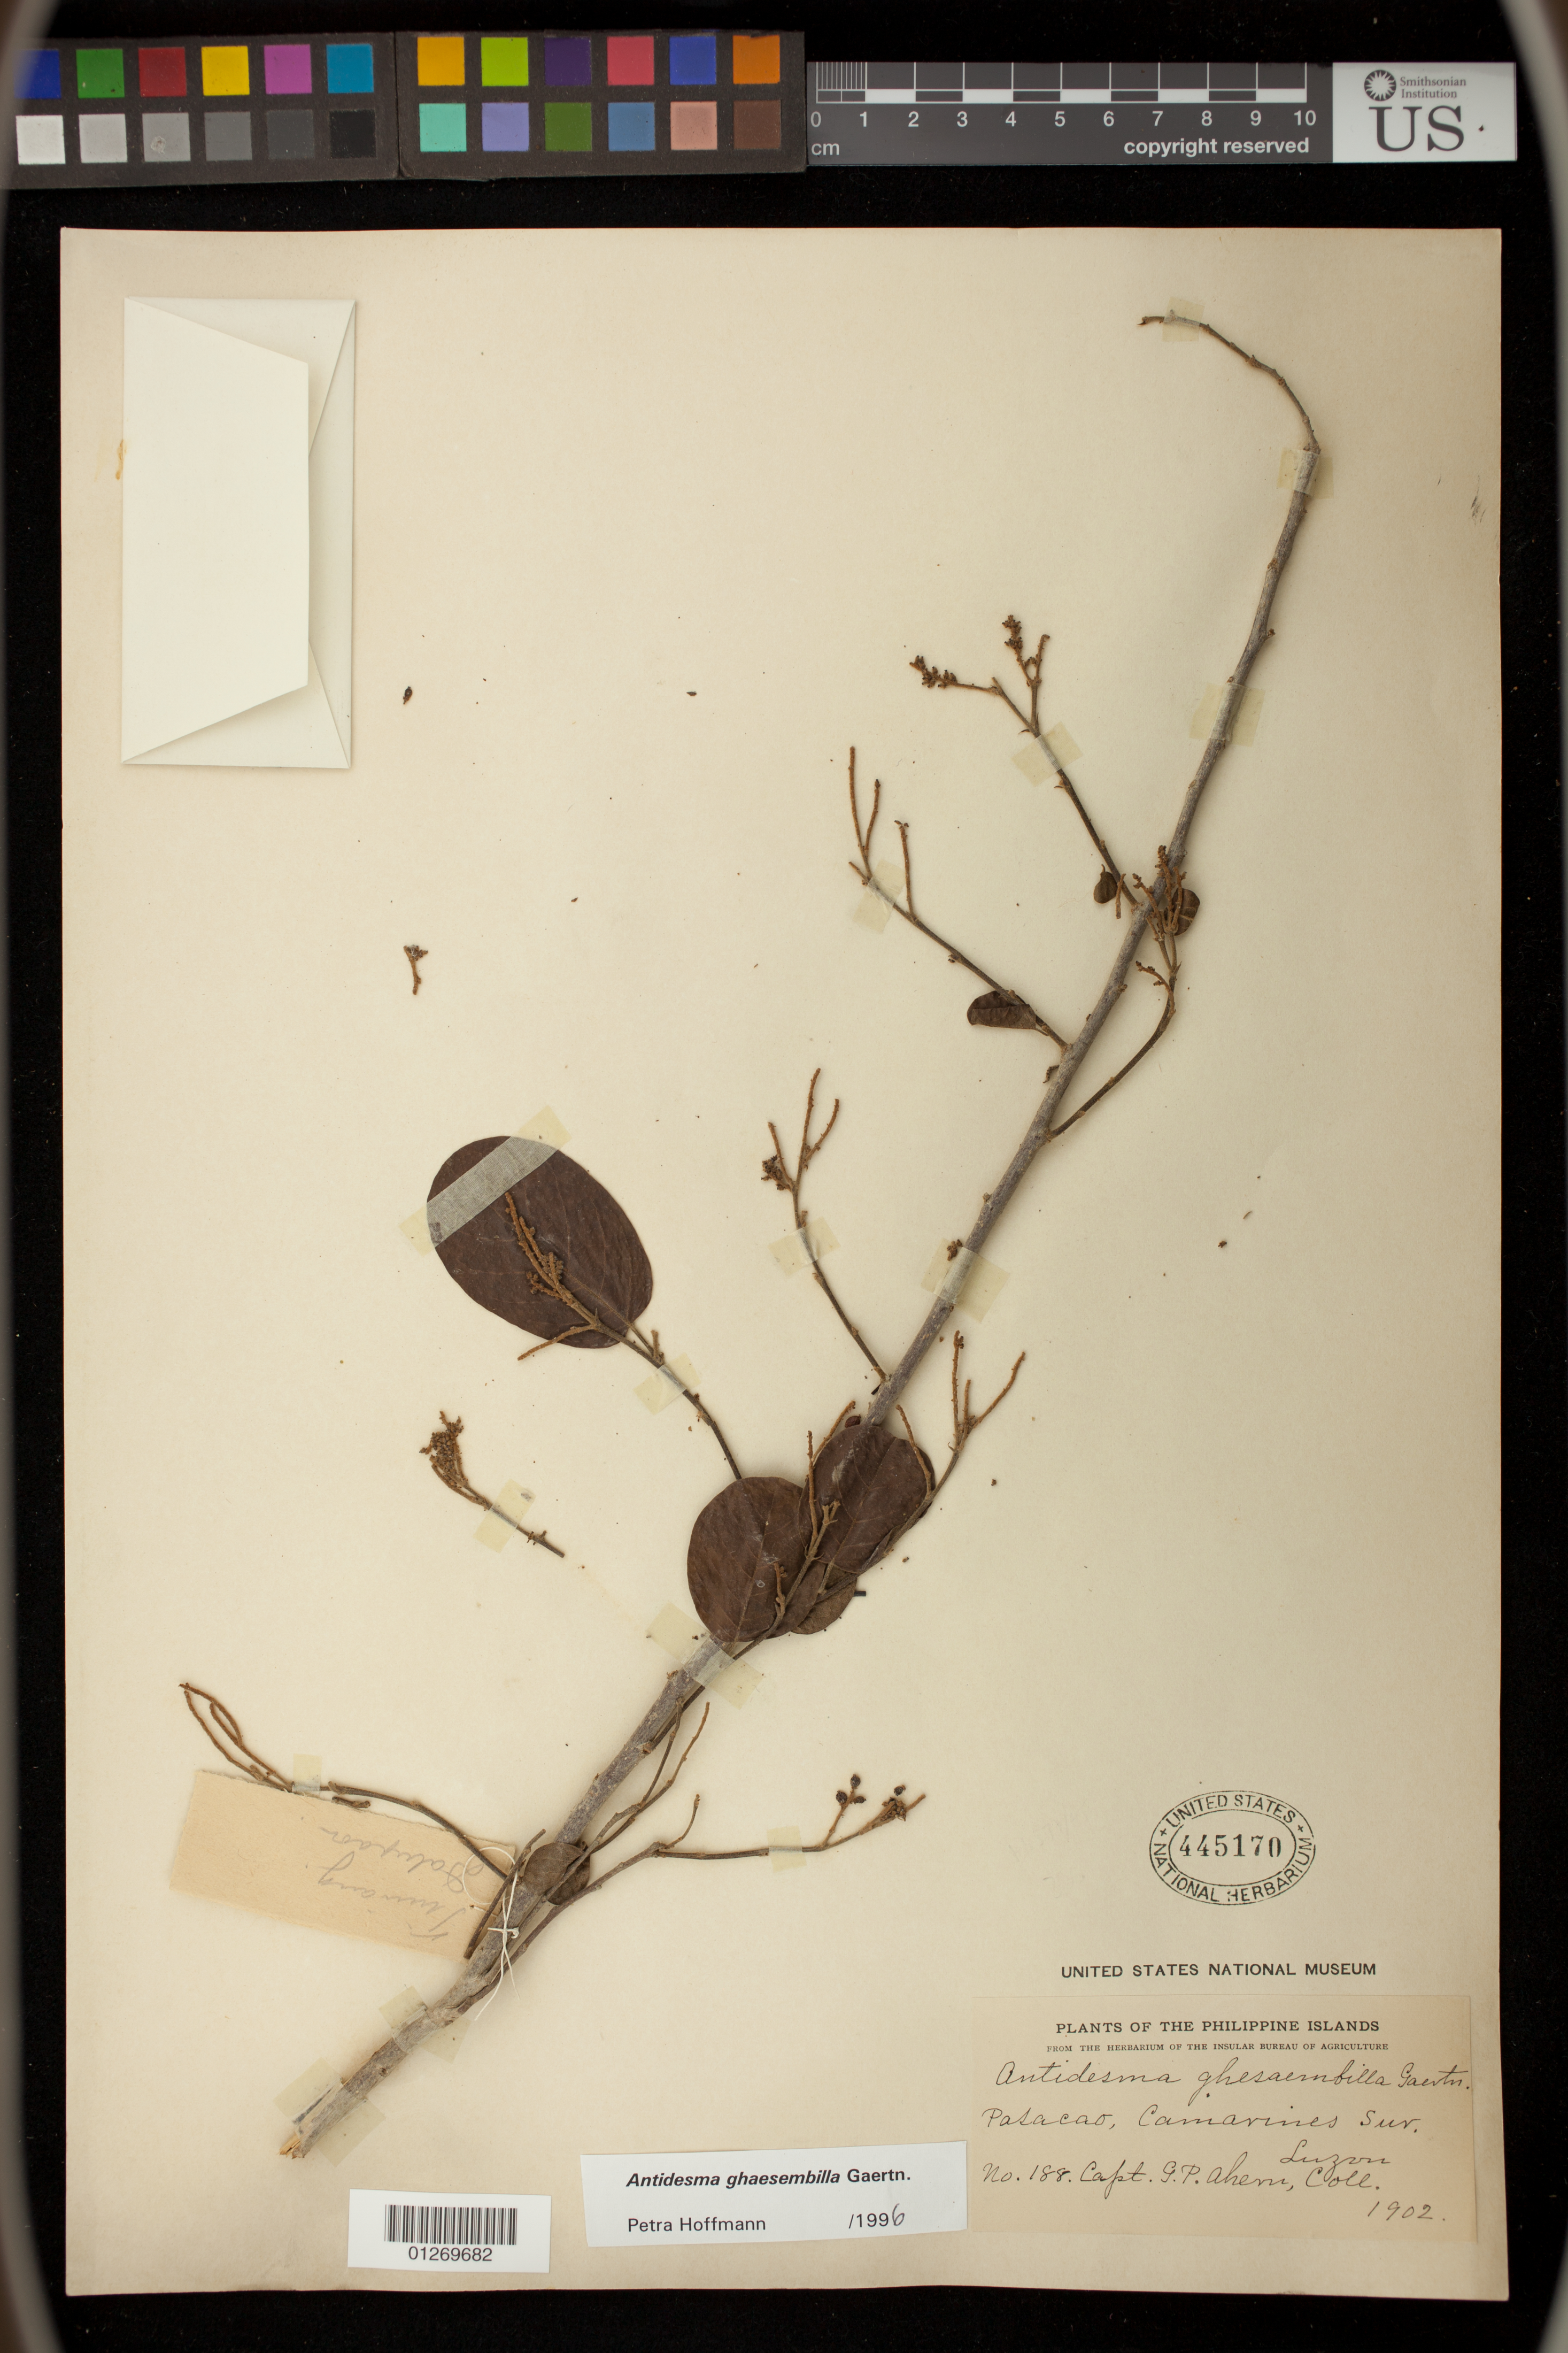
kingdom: Plantae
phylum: Tracheophyta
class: Magnoliopsida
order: Malpighiales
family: Phyllanthaceae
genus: Antidesma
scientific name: Antidesma ghaesembilla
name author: Gaertn.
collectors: G. Ahern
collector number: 188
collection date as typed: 1902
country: Philippines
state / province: Bicol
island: Luzon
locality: Pasacao, Camarines Sur, Luzon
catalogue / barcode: US 445170